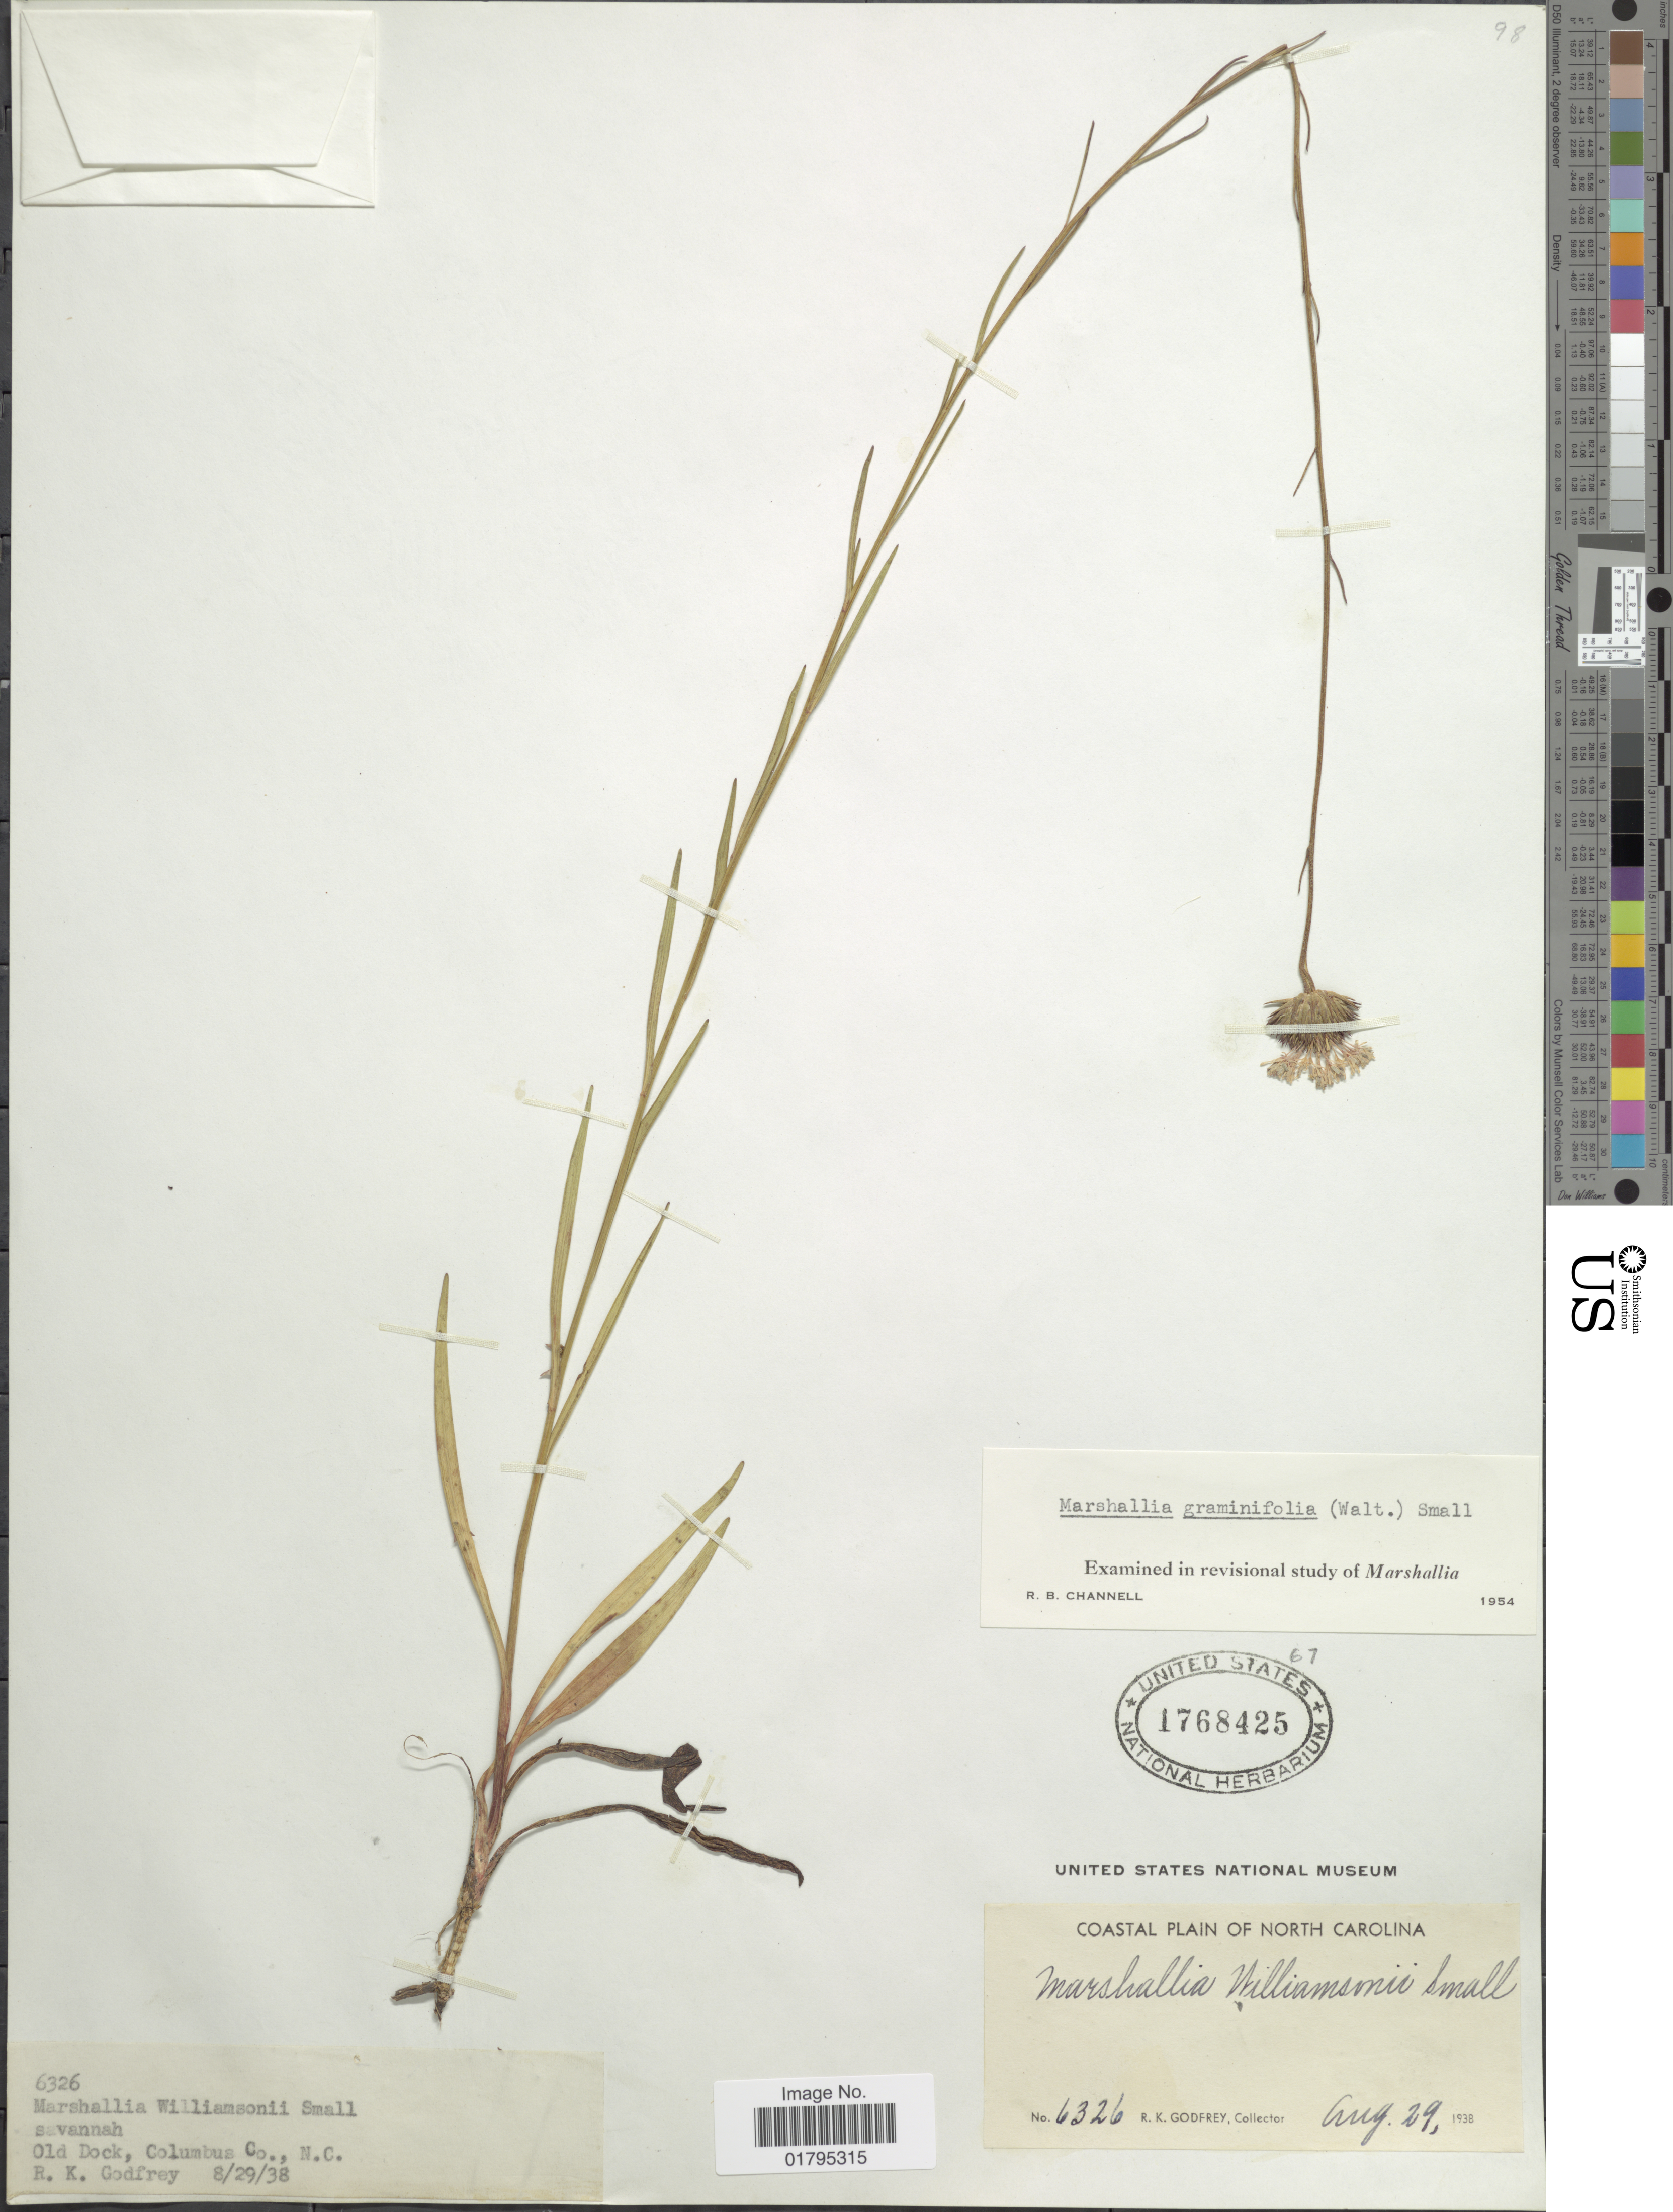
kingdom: Plantae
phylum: Tracheophyta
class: Magnoliopsida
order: Asterales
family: Asteraceae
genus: Marshallia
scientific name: Marshallia graminifolia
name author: (Walter) Small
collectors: R. K. Godfrey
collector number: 6326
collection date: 1938-08-29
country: United States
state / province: North Carolina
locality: Coastal Plain of North Carolina. Old Rock, Columbus Co.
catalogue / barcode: US 1768425